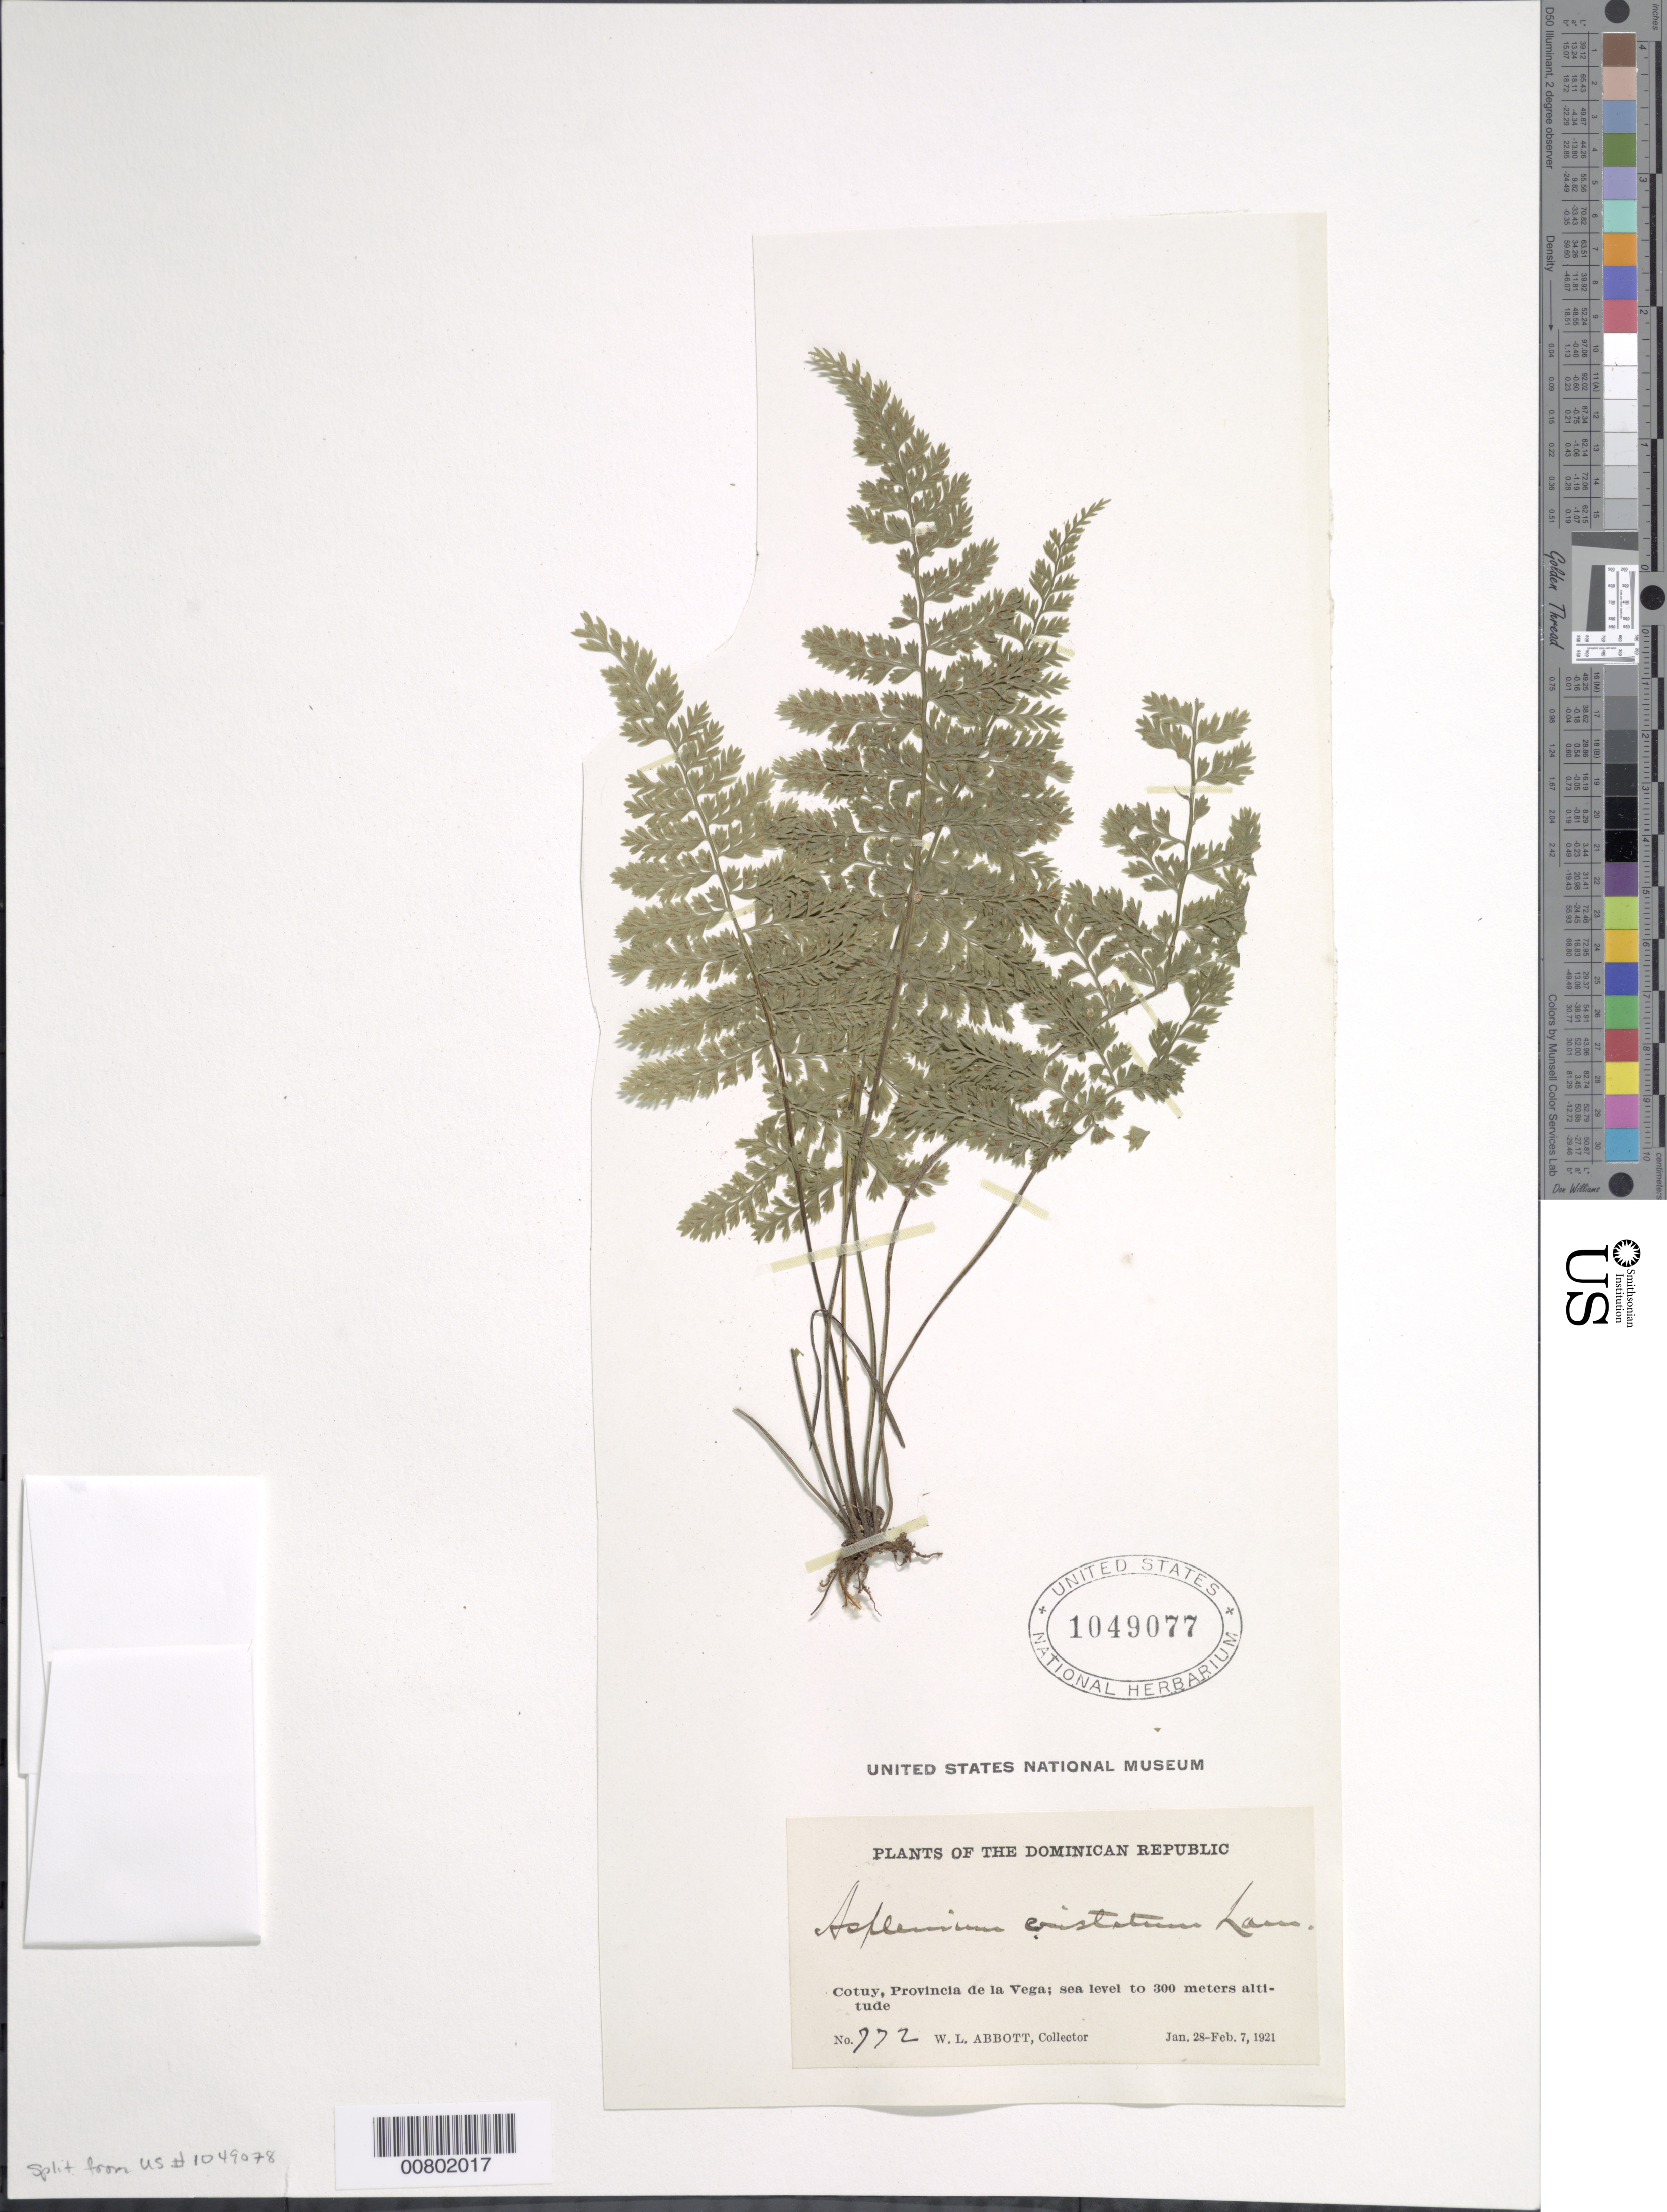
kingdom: Plantae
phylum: Tracheophyta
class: Polypodiopsida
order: Polypodiales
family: Aspleniaceae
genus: Asplenium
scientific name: Asplenium cristatum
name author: Lam.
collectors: W. L. Abbott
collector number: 772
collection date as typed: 28 Jan 1921 to 07 Jan 1921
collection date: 1921-01-07/1921-01-28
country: Dominican Republic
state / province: La Vega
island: Hispaniola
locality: Cotuy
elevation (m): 0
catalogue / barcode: US 1049077